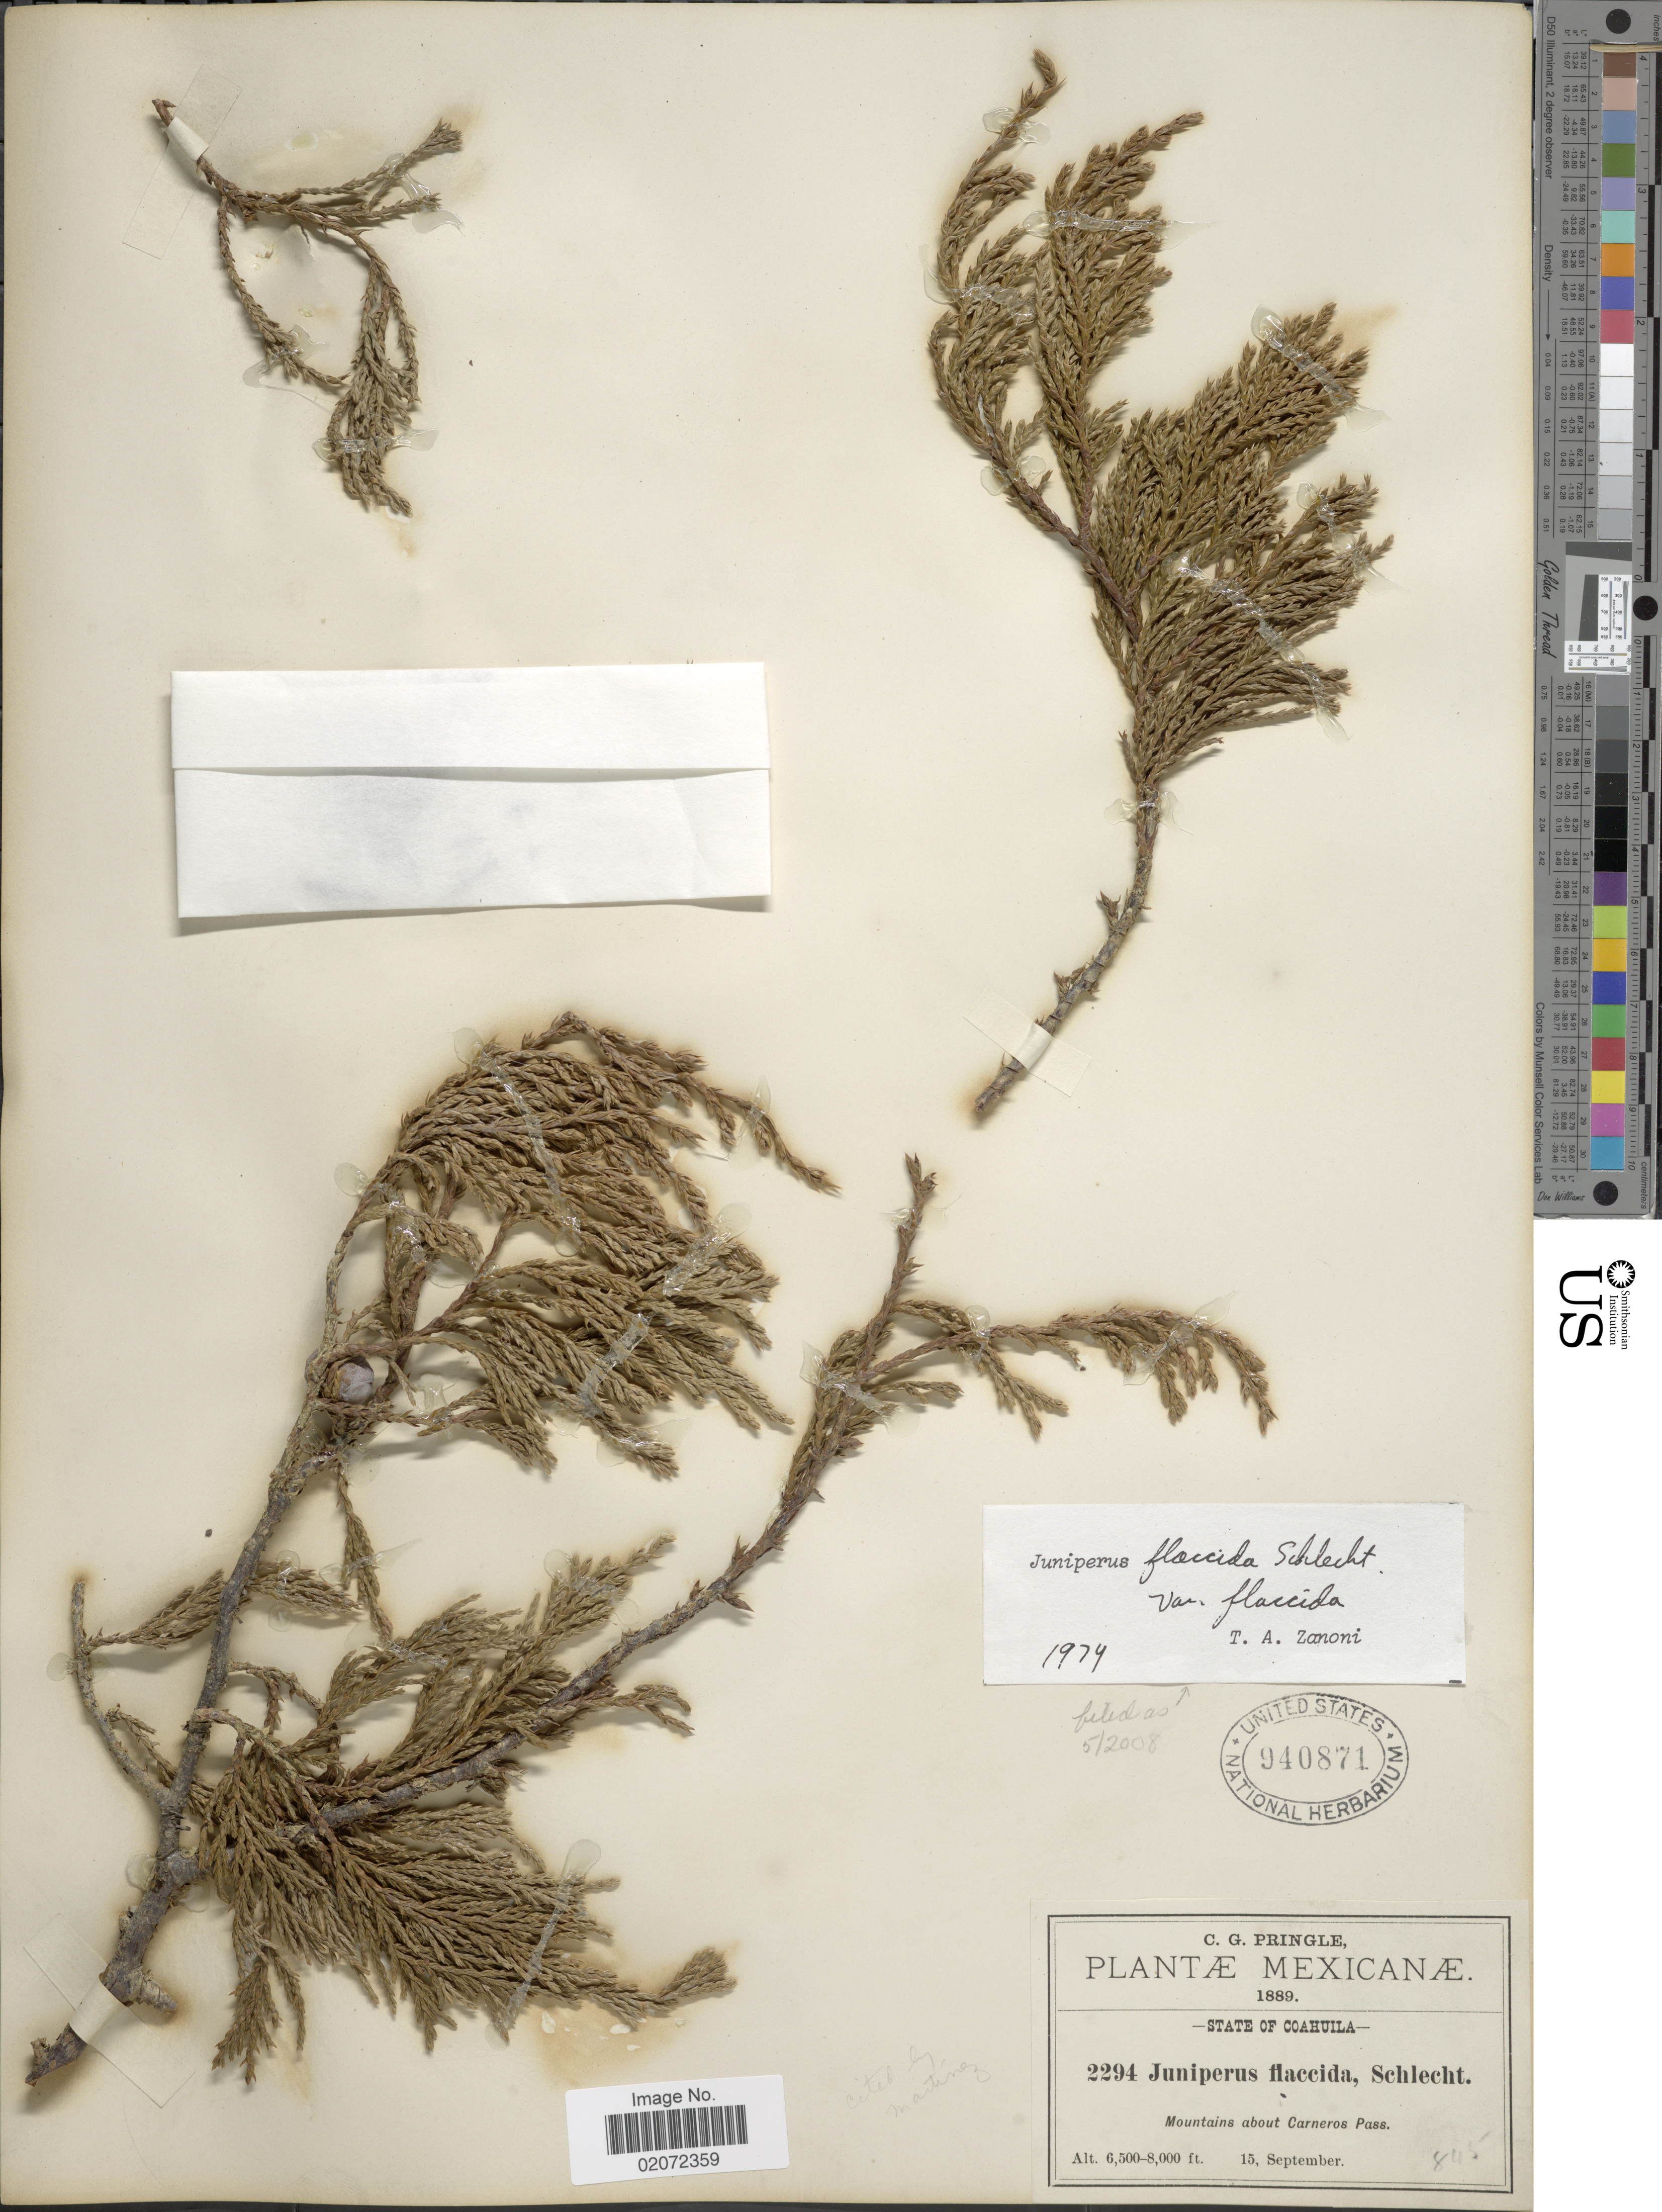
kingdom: Plantae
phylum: Tracheophyta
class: Pinopsida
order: Pinales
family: Cupressaceae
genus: Juniperus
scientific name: Juniperus flaccida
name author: Schltdl.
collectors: C. G. Pringle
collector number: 2294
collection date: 1889-09-15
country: Mexico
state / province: Coahuila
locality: Mountains about Carneros Pass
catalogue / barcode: US 940871